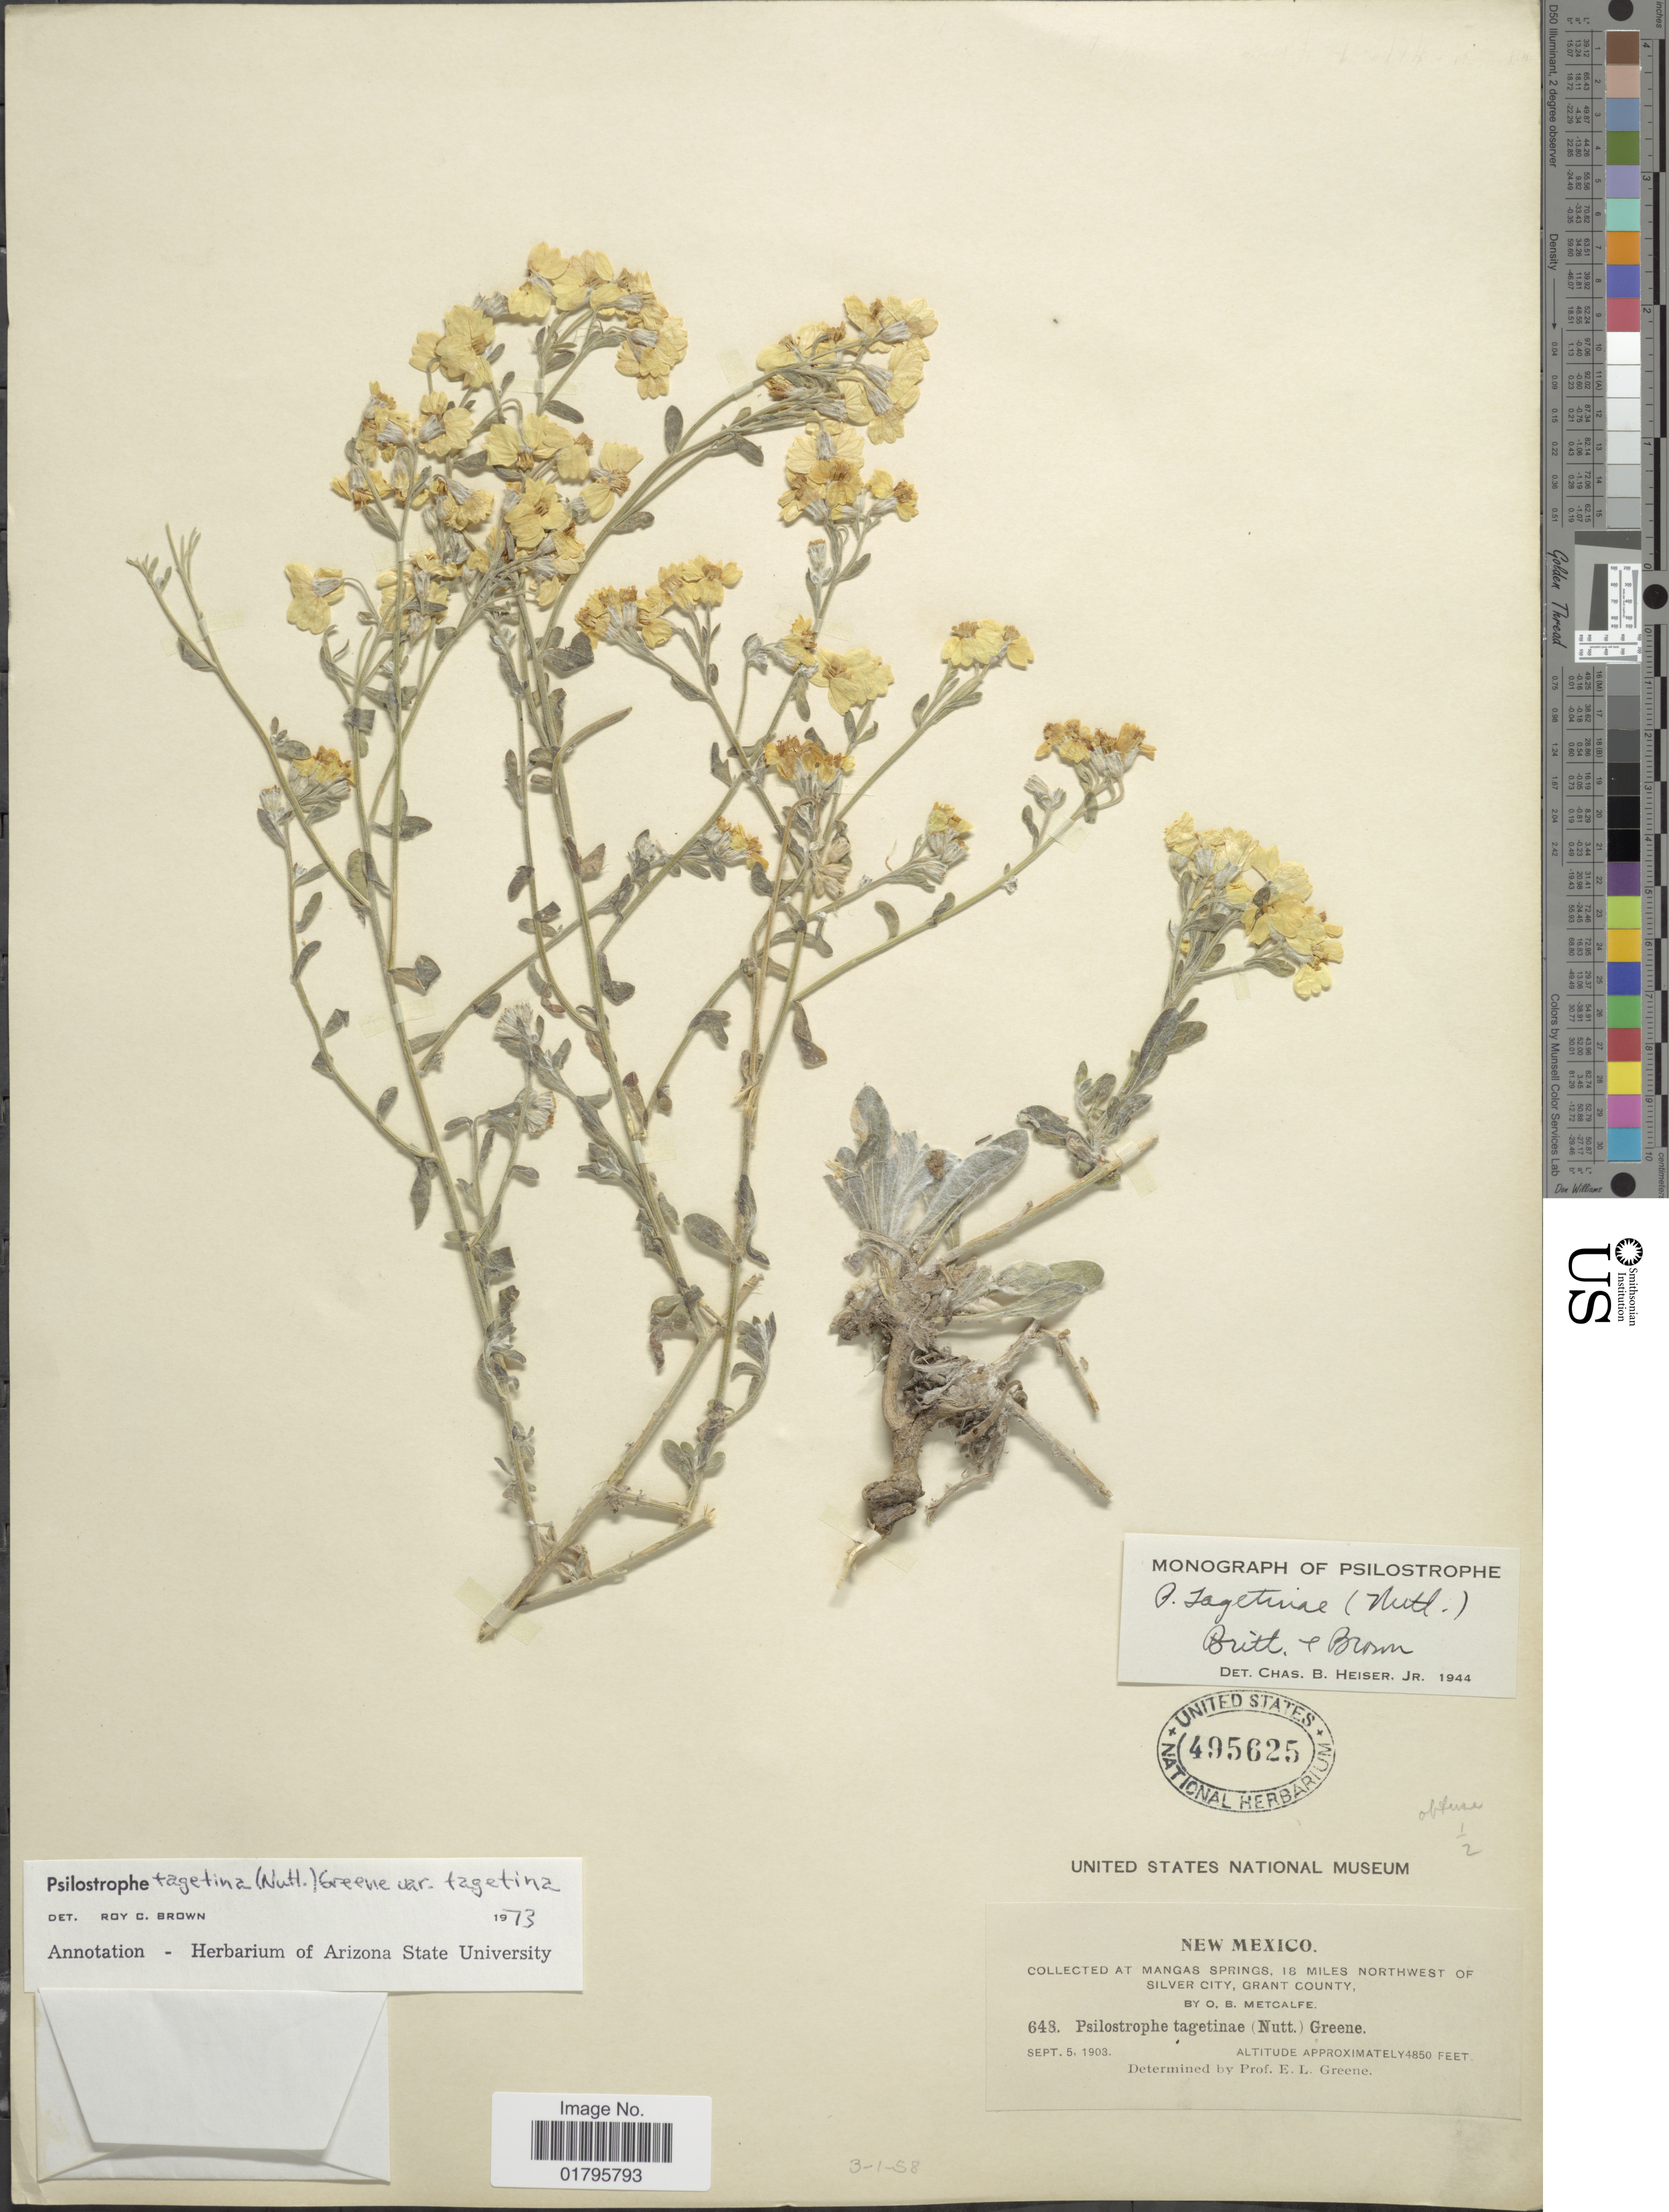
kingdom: Plantae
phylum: Tracheophyta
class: Magnoliopsida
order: Asterales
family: Asteraceae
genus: Psilostrophe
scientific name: Psilostrophe tagetina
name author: (Nutt.) Greene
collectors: O. B. Metcalfe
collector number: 648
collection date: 1903-09-05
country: United States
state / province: New Mexico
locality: Mancas Springs, 18 miles northwestof Silver City, Grant County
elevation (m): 1478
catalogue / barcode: US 495625